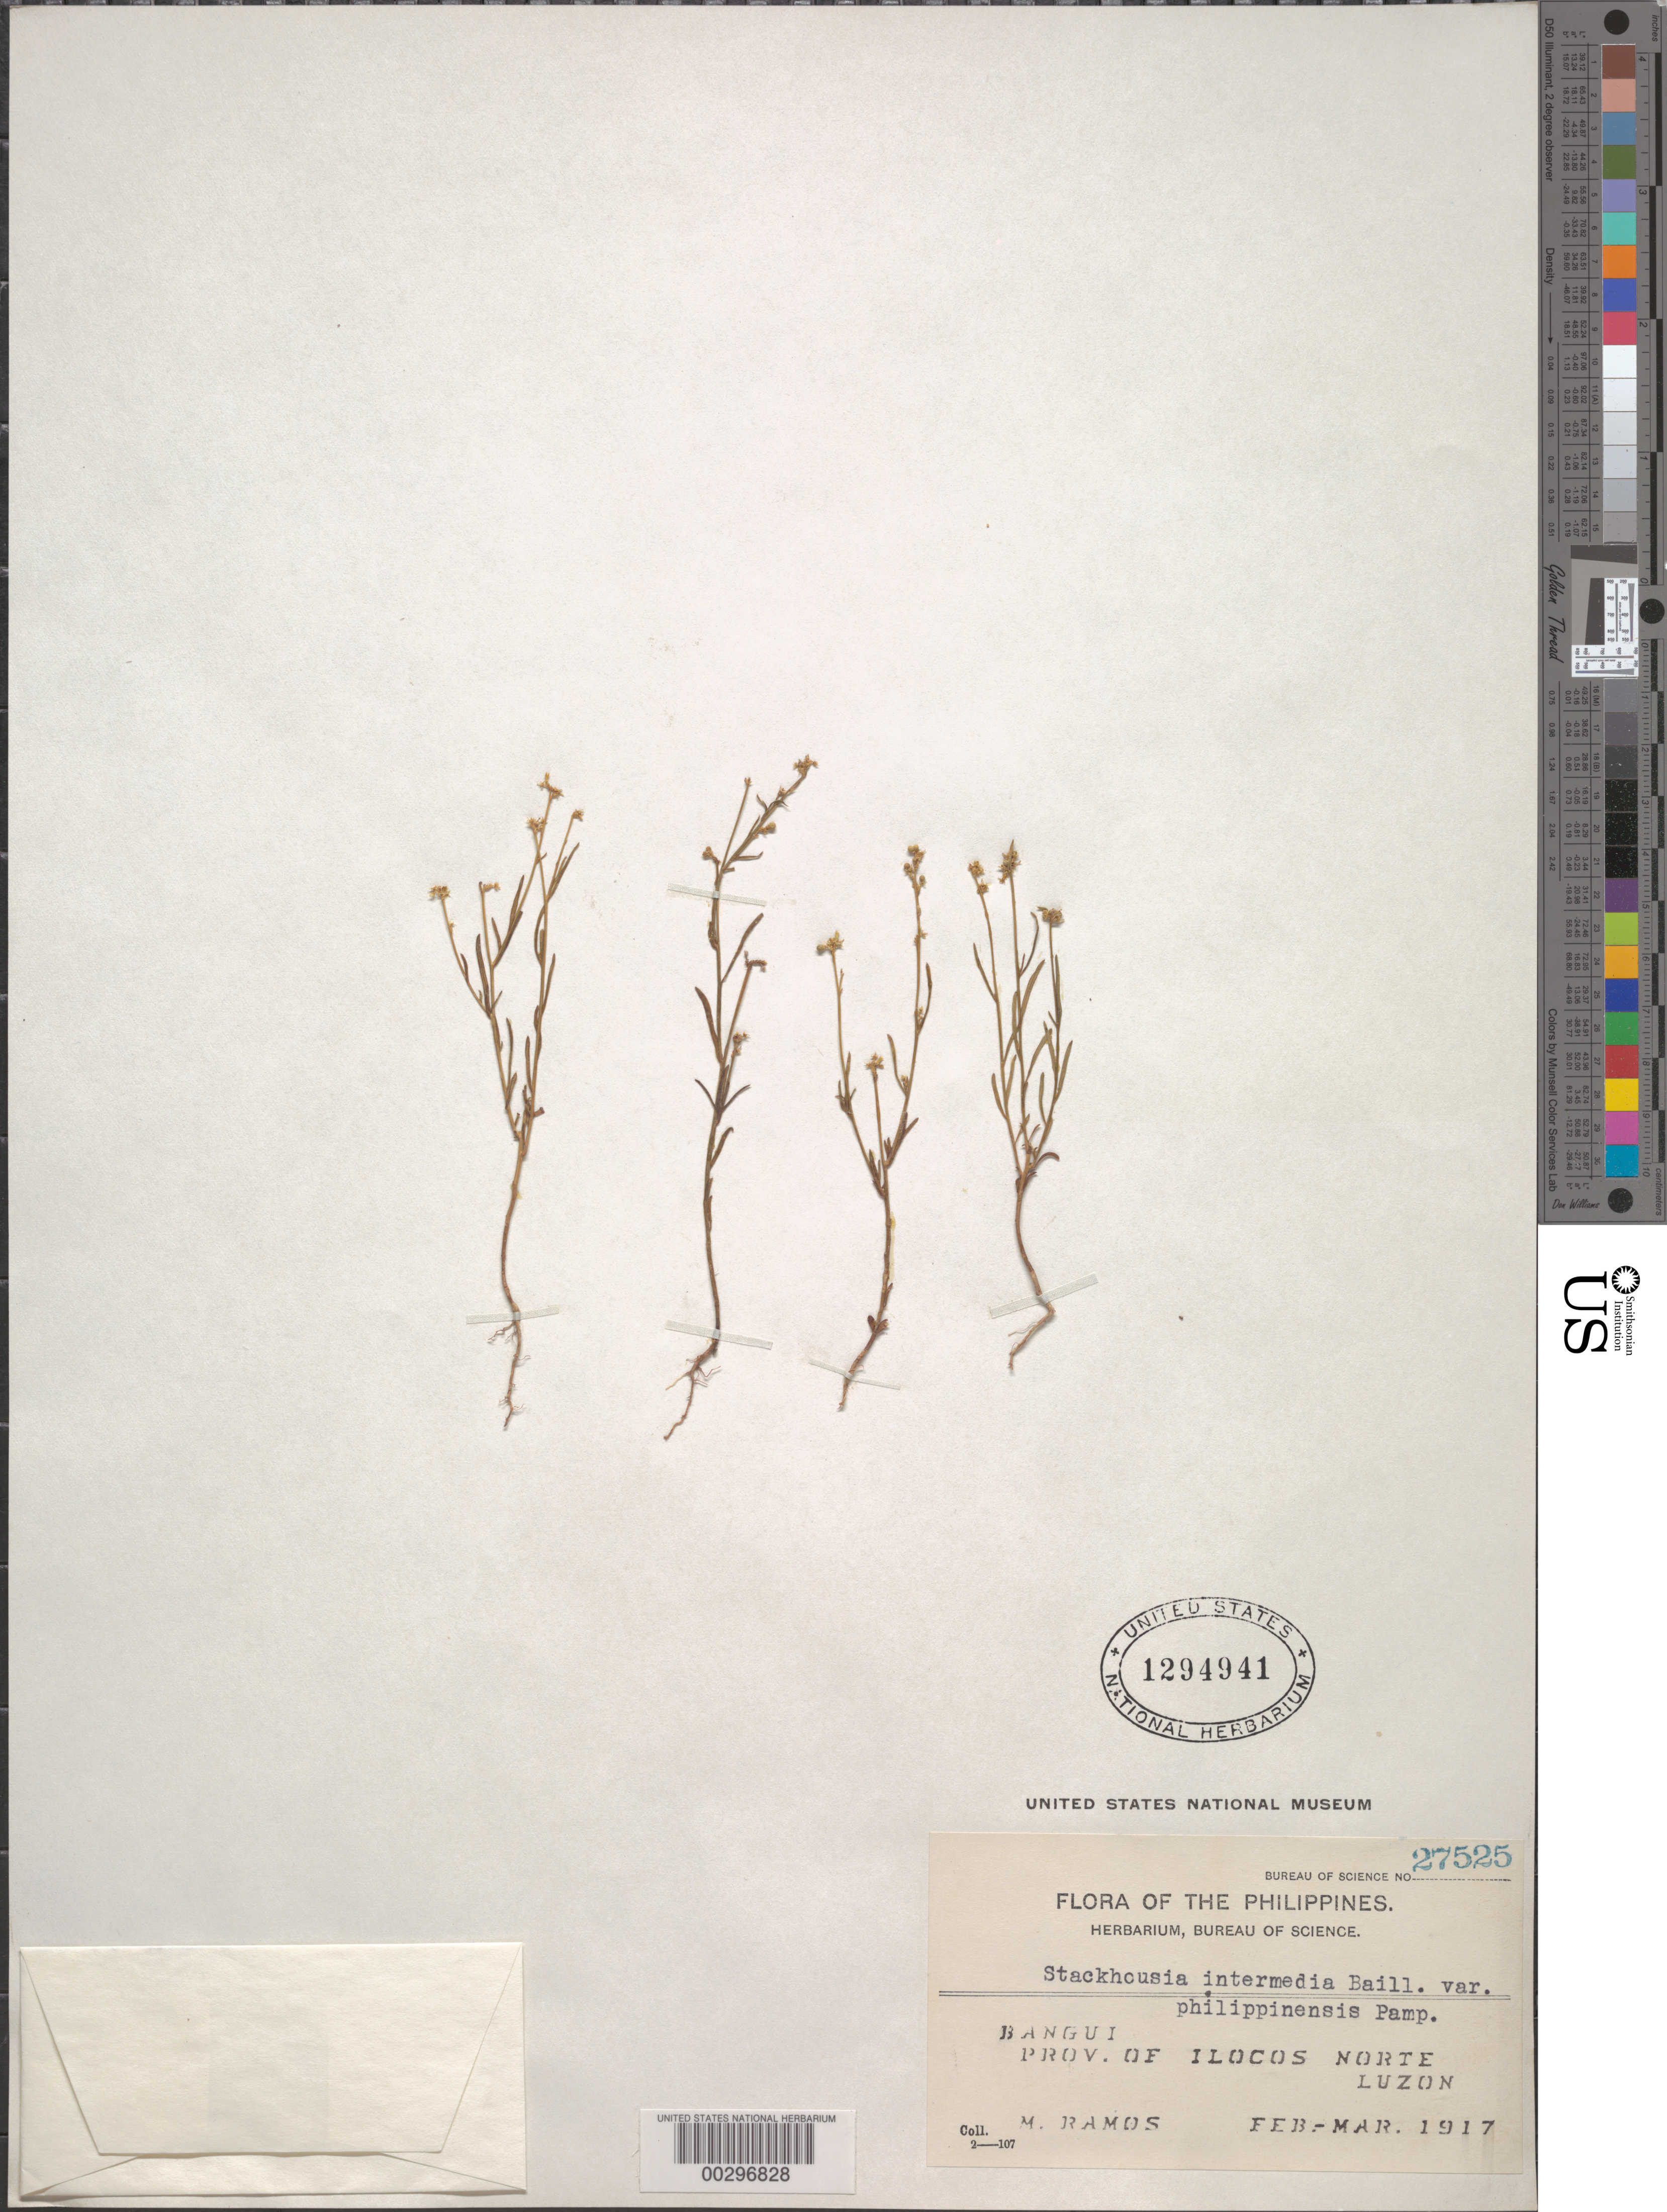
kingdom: Plantae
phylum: Tracheophyta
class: Magnoliopsida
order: Celastrales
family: Celastraceae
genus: Stackhousia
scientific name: Stackhousia intermedia f. philippinensis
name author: Pamp.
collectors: M. Ramos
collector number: Bur. Sci. 27525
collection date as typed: Feb 1917 to -- Mar 1917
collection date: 1917-02/1917-03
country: Philippines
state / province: Ilocos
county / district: Ilocos Norte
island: Luzon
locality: Bangui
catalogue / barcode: US 1294941